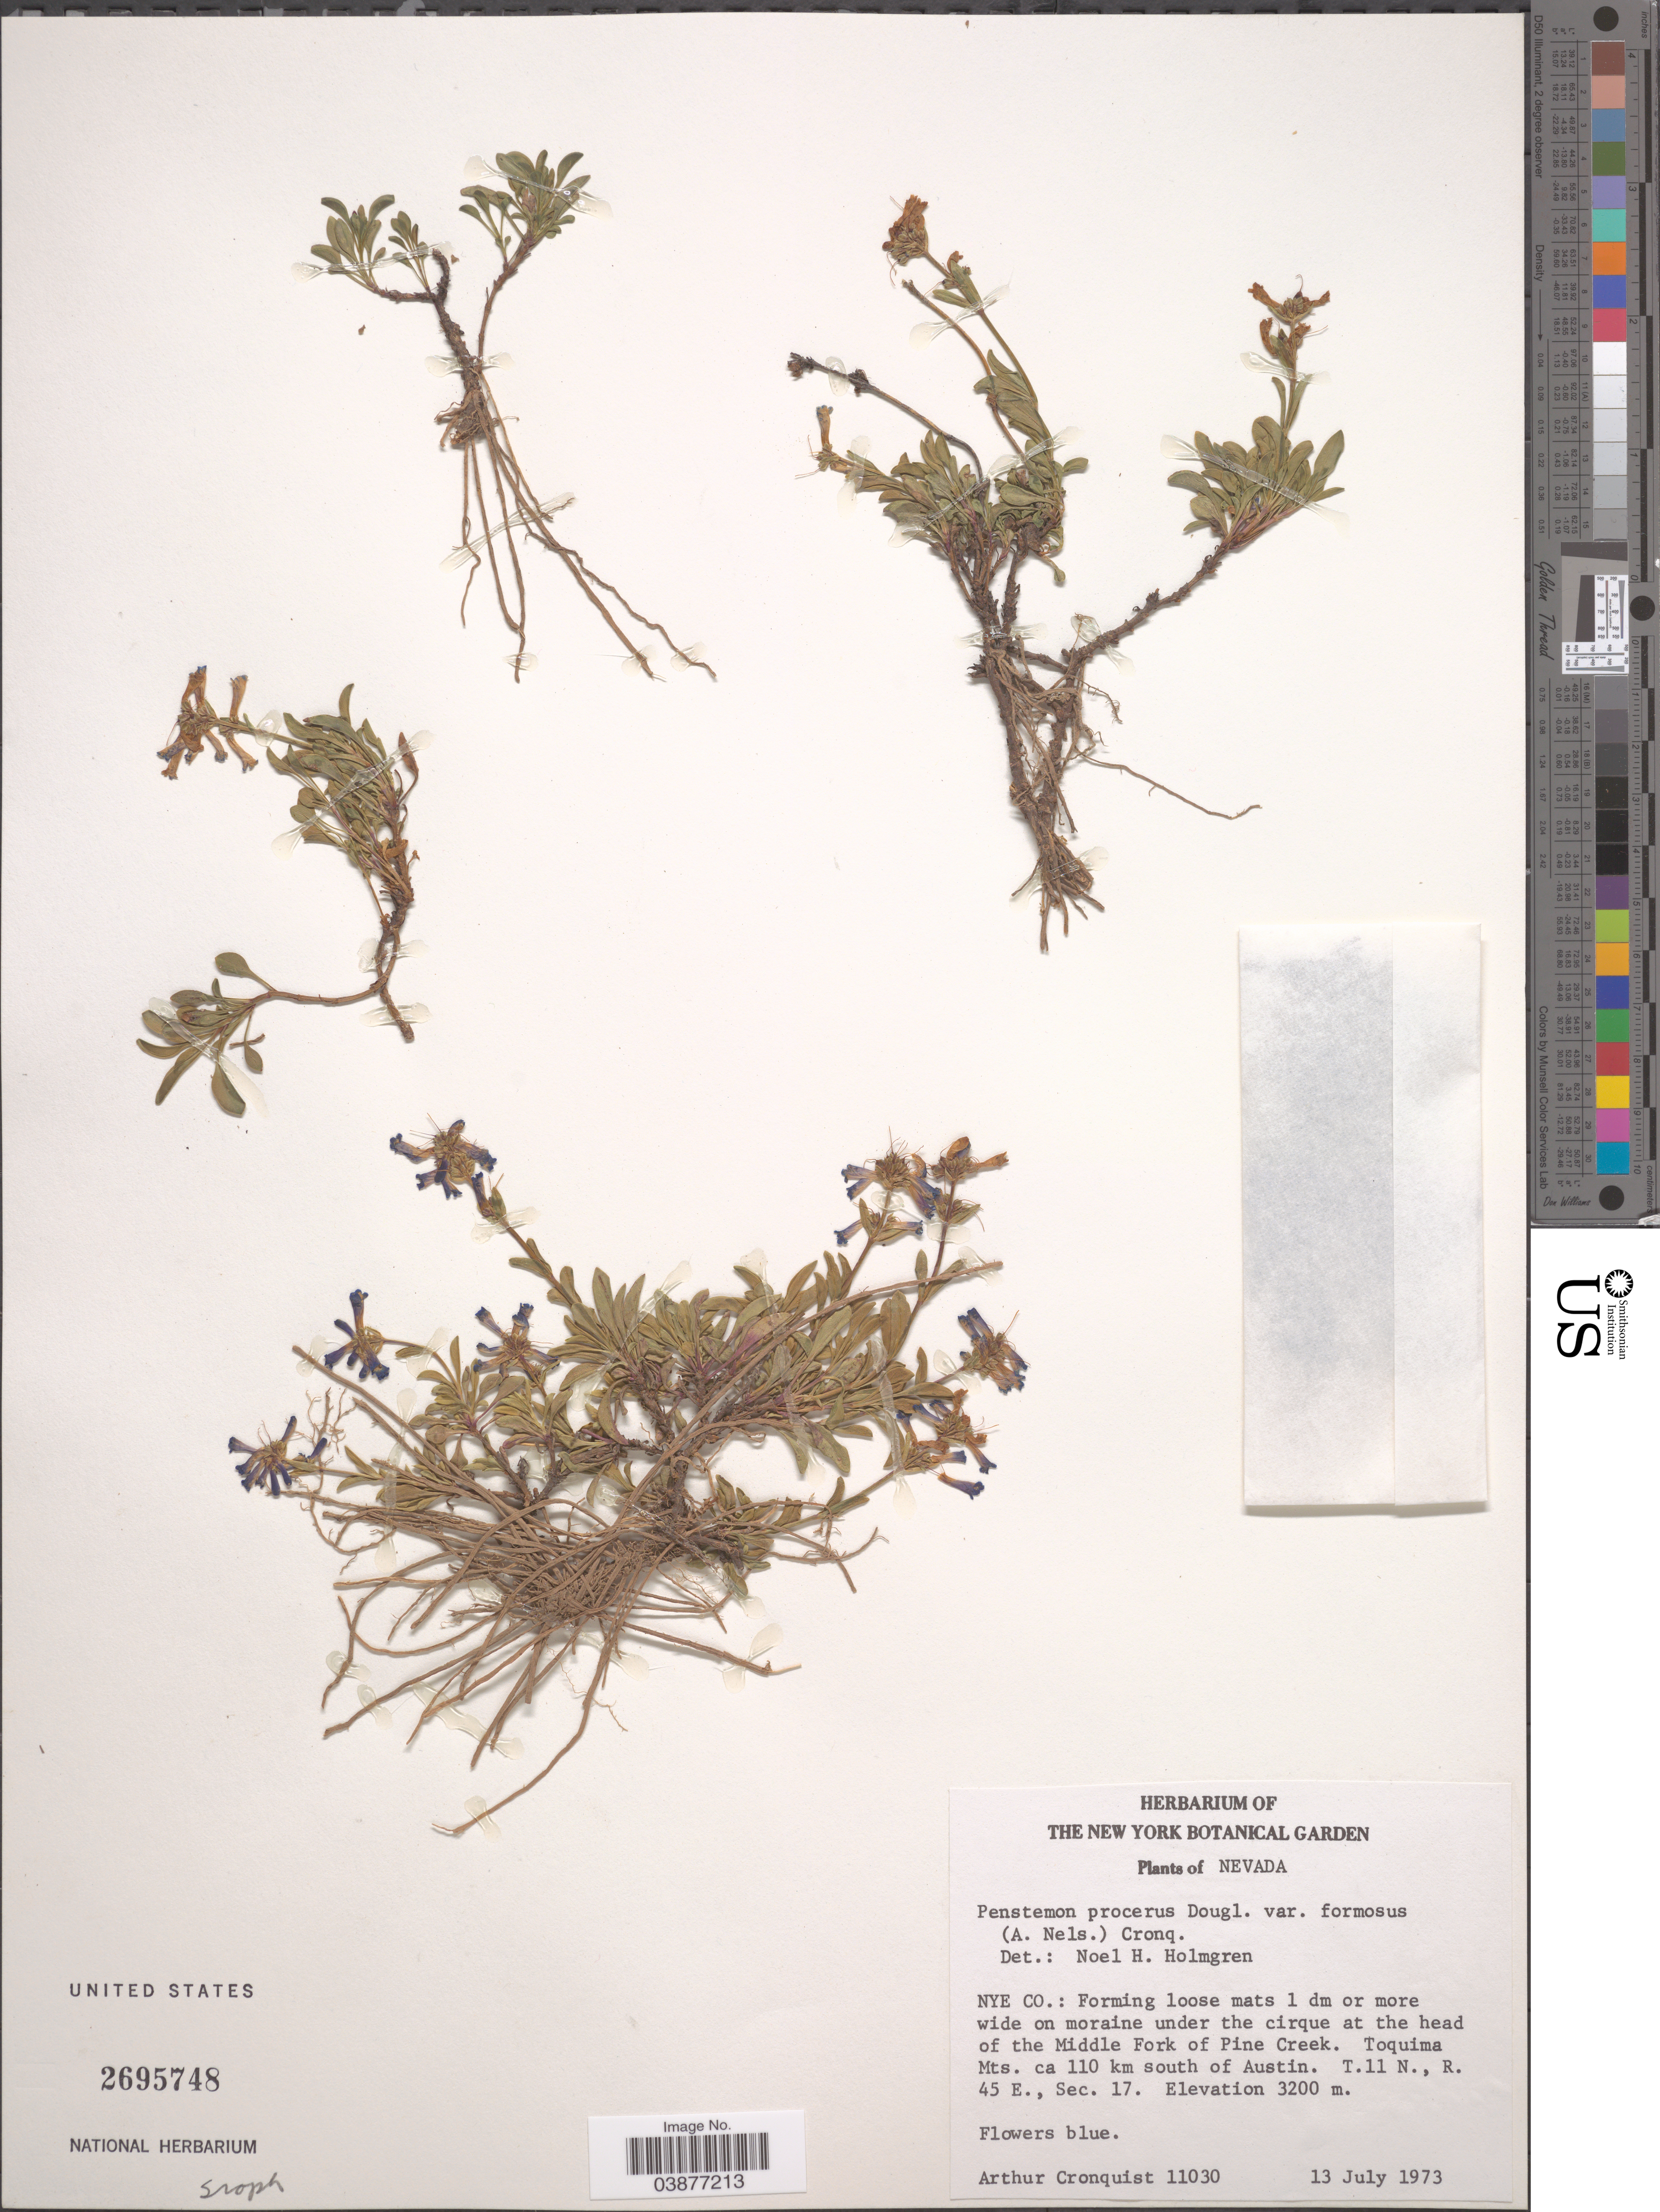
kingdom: Plantae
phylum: Tracheophyta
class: Magnoliopsida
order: Lamiales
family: Plantaginaceae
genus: Penstemon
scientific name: Penstemon procerus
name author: Douglas ex Graham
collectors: A. J. Cronquist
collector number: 11030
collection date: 1973-07-13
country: United States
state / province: Nevada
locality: Nye Co.: At the head of the Middle Fork of Pine Creek. Toquima Mts. ca 110 km south of Austin. T.11 N., R. 45 E., Sec. 17.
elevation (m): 3200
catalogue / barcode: US 2695748